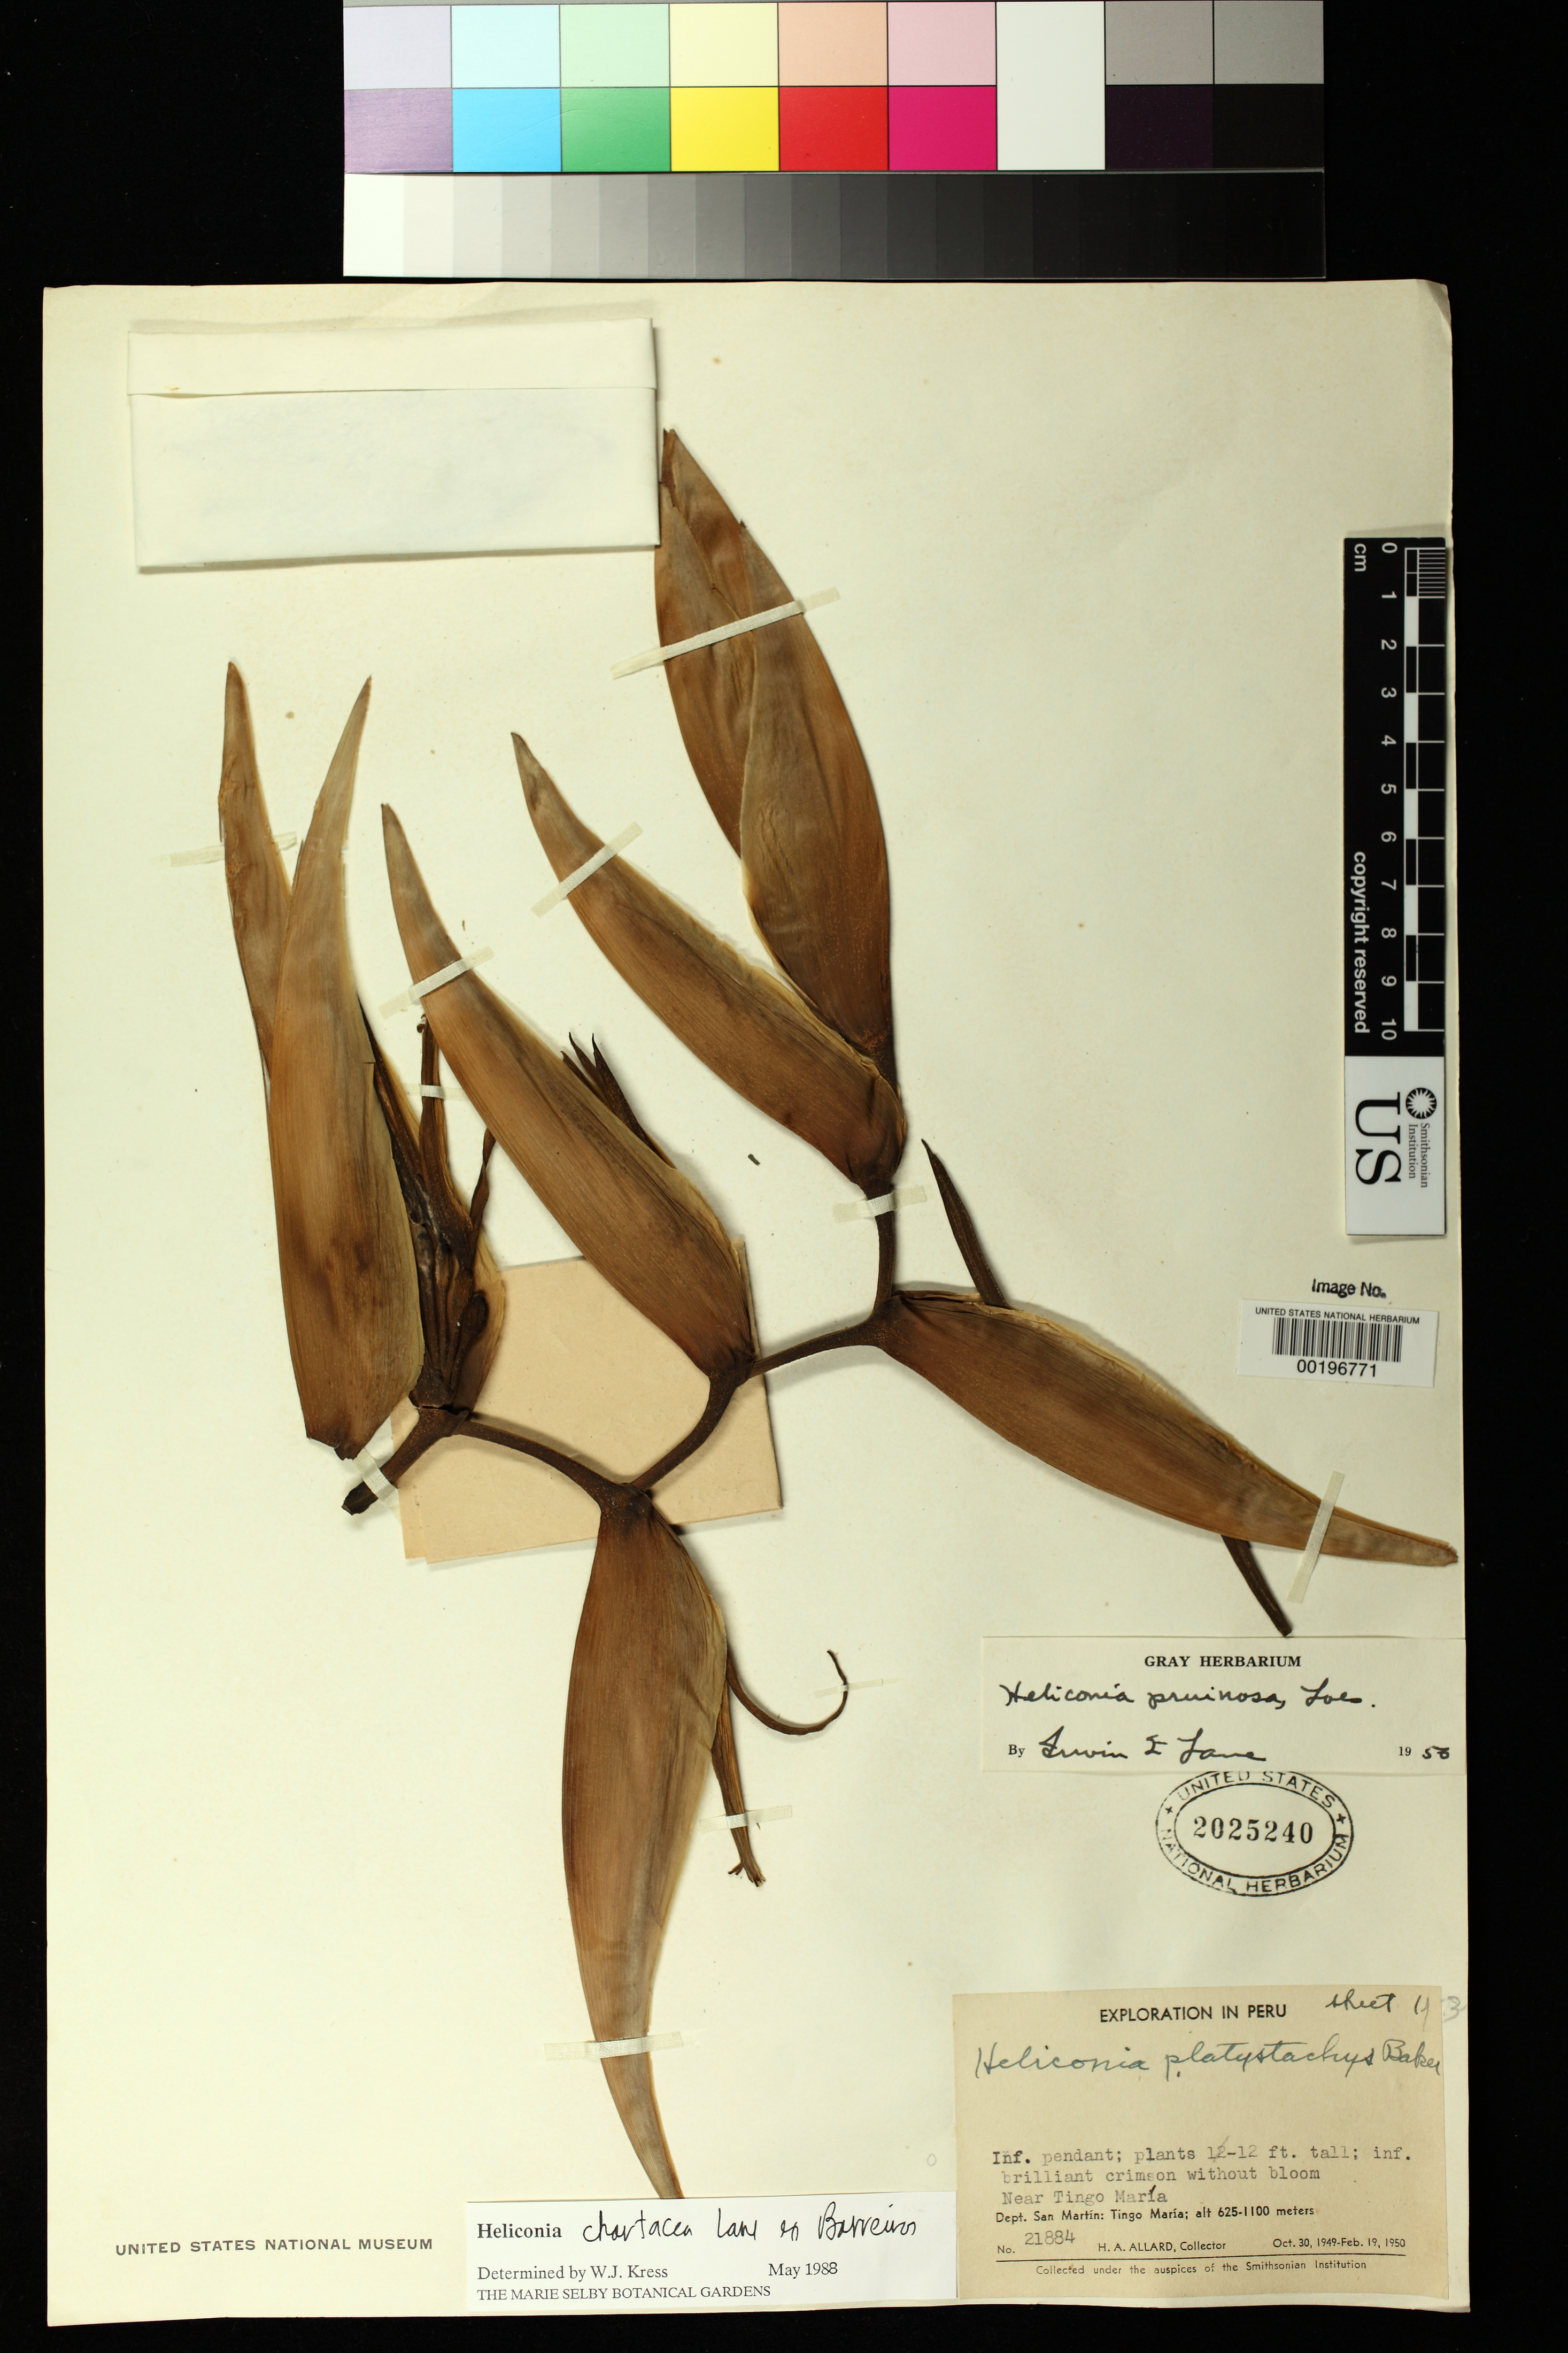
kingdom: Plantae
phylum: Tracheophyta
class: Liliopsida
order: Zingiberales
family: Heliconiaceae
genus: Heliconia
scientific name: Heliconia chartacea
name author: Lane ex Barreiros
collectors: H. A. Allard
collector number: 21884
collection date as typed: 30 Oct 1949 to 19 Feb 1950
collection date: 1949-10-30/1950-02-19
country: Peru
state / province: San Martín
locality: Near tingo maria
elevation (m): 625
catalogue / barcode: US 2025240